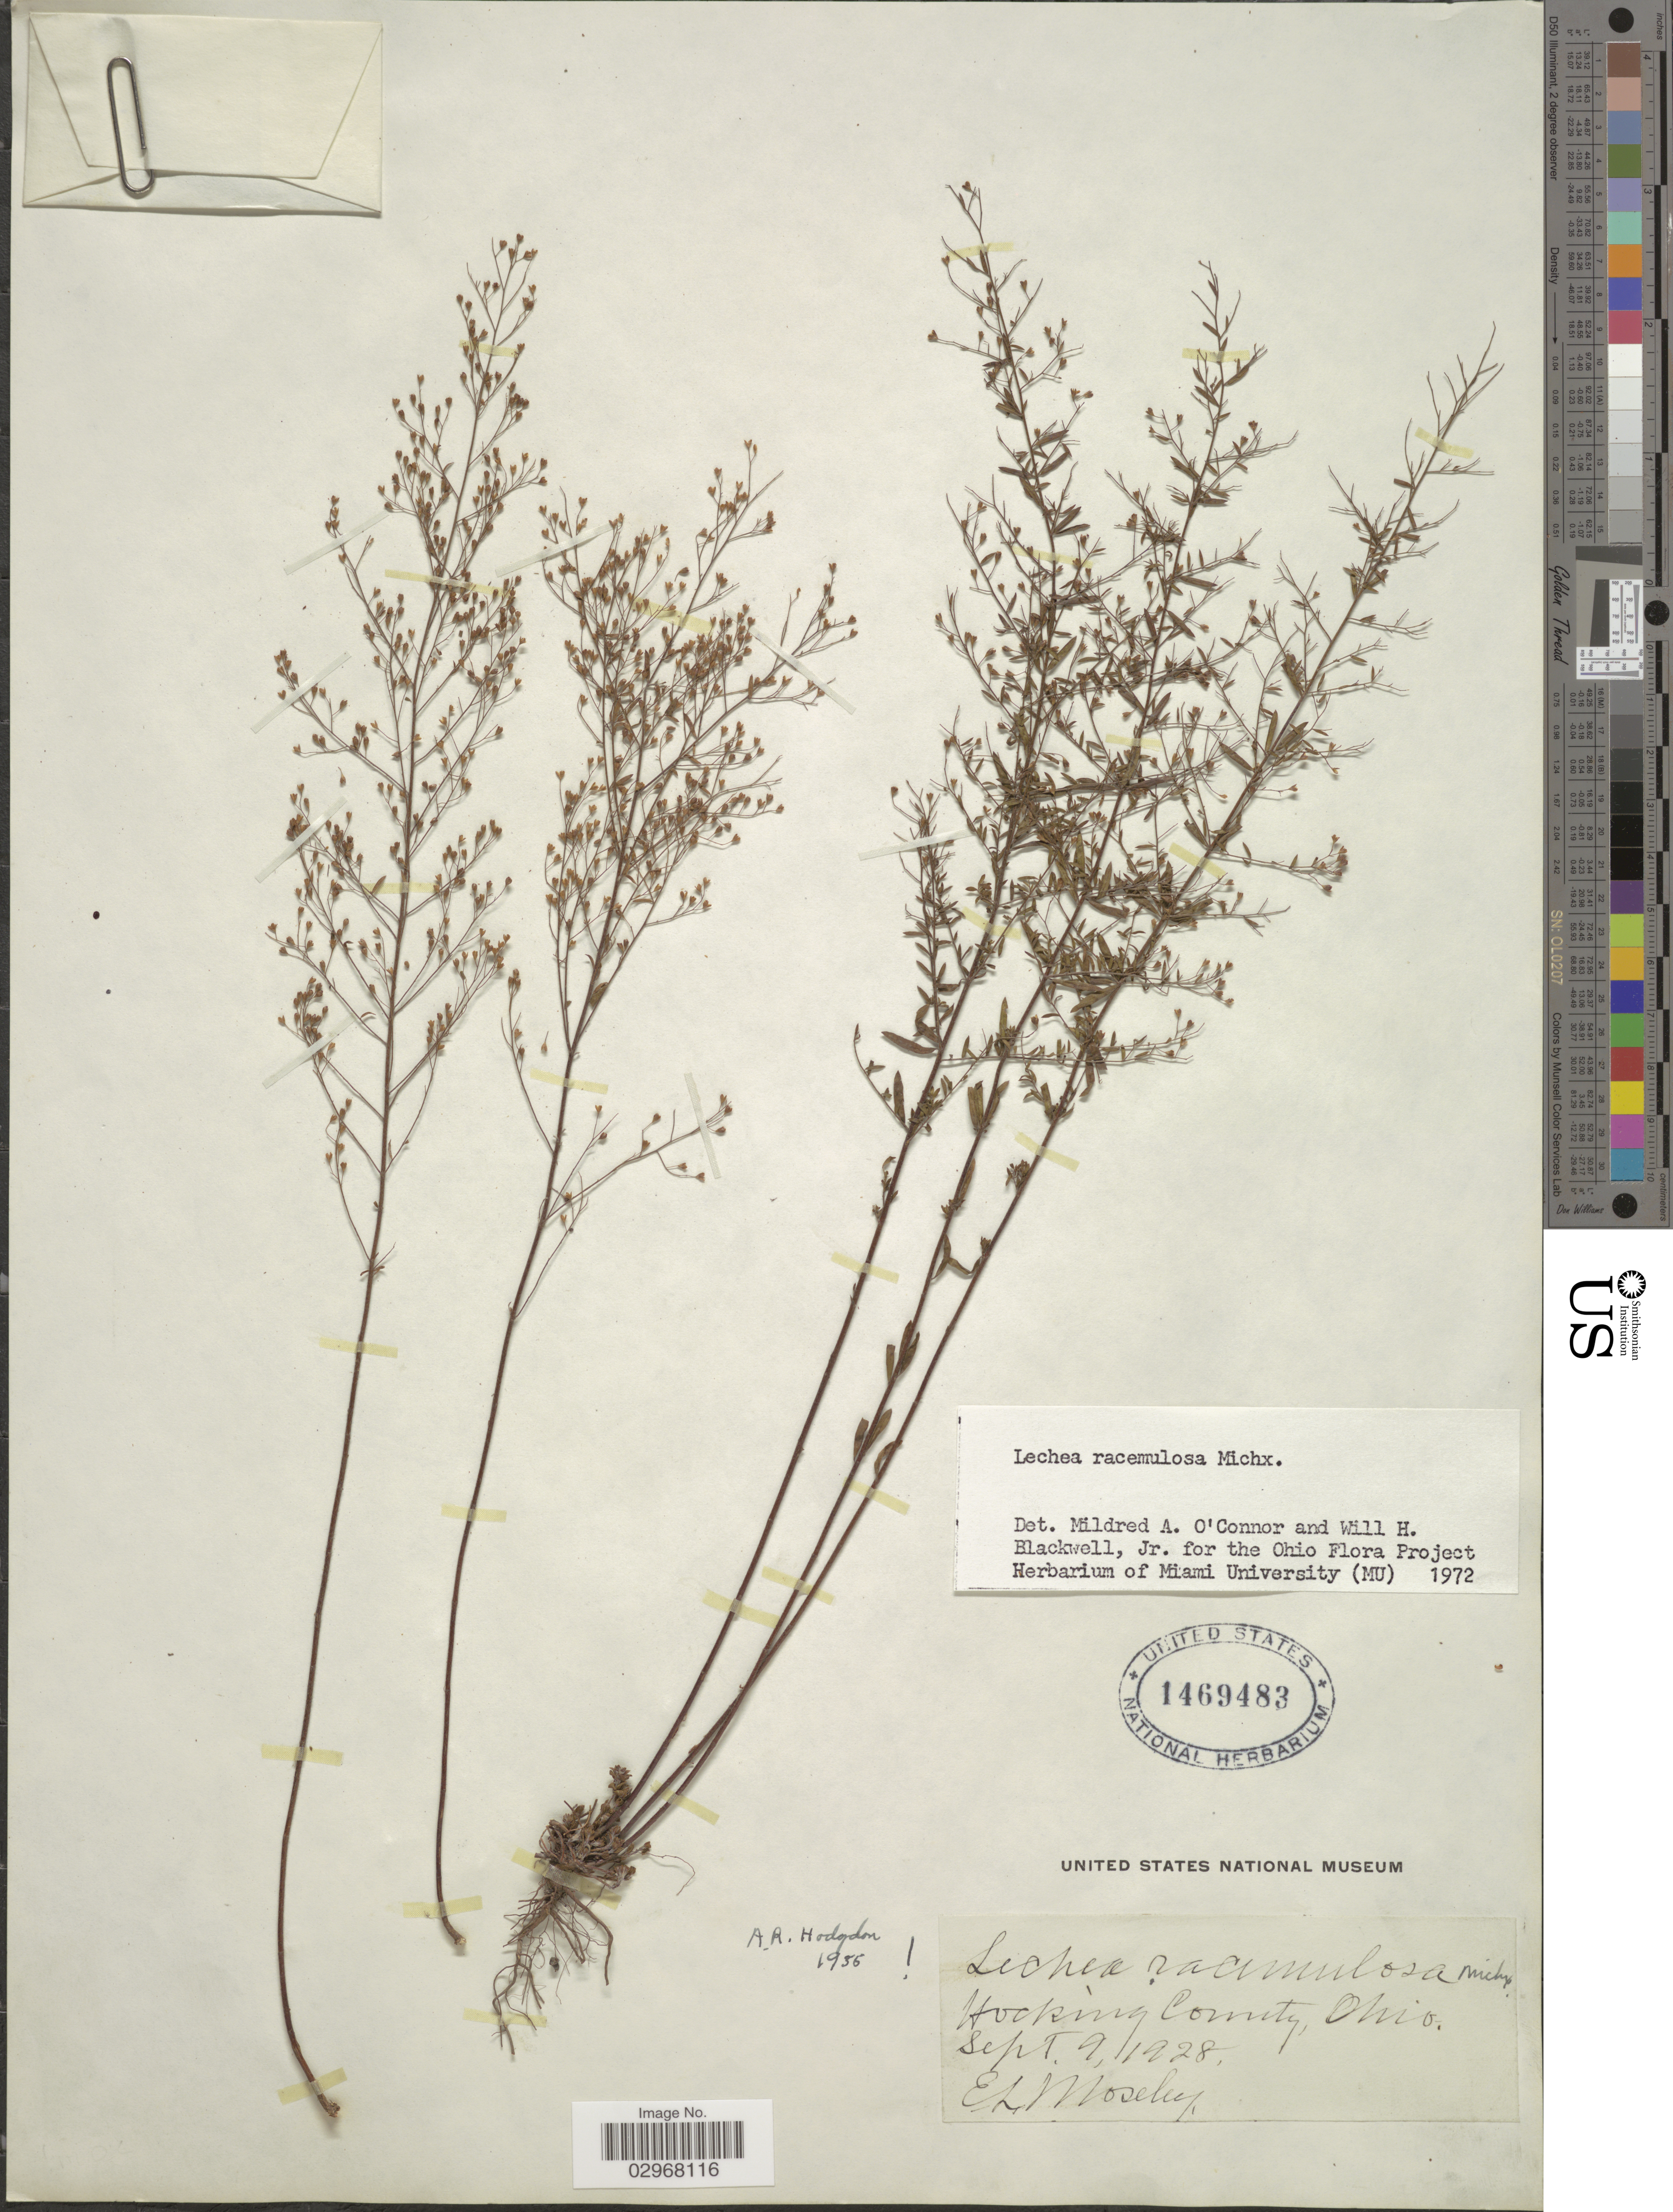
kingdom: Plantae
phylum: Tracheophyta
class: Magnoliopsida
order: Malvales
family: Cistaceae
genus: Lechea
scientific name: Lechea racemulosa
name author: Michx.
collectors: E. Moseley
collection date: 1928-09-09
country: United States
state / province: Ohio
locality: Hocking County.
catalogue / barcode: US 1469483